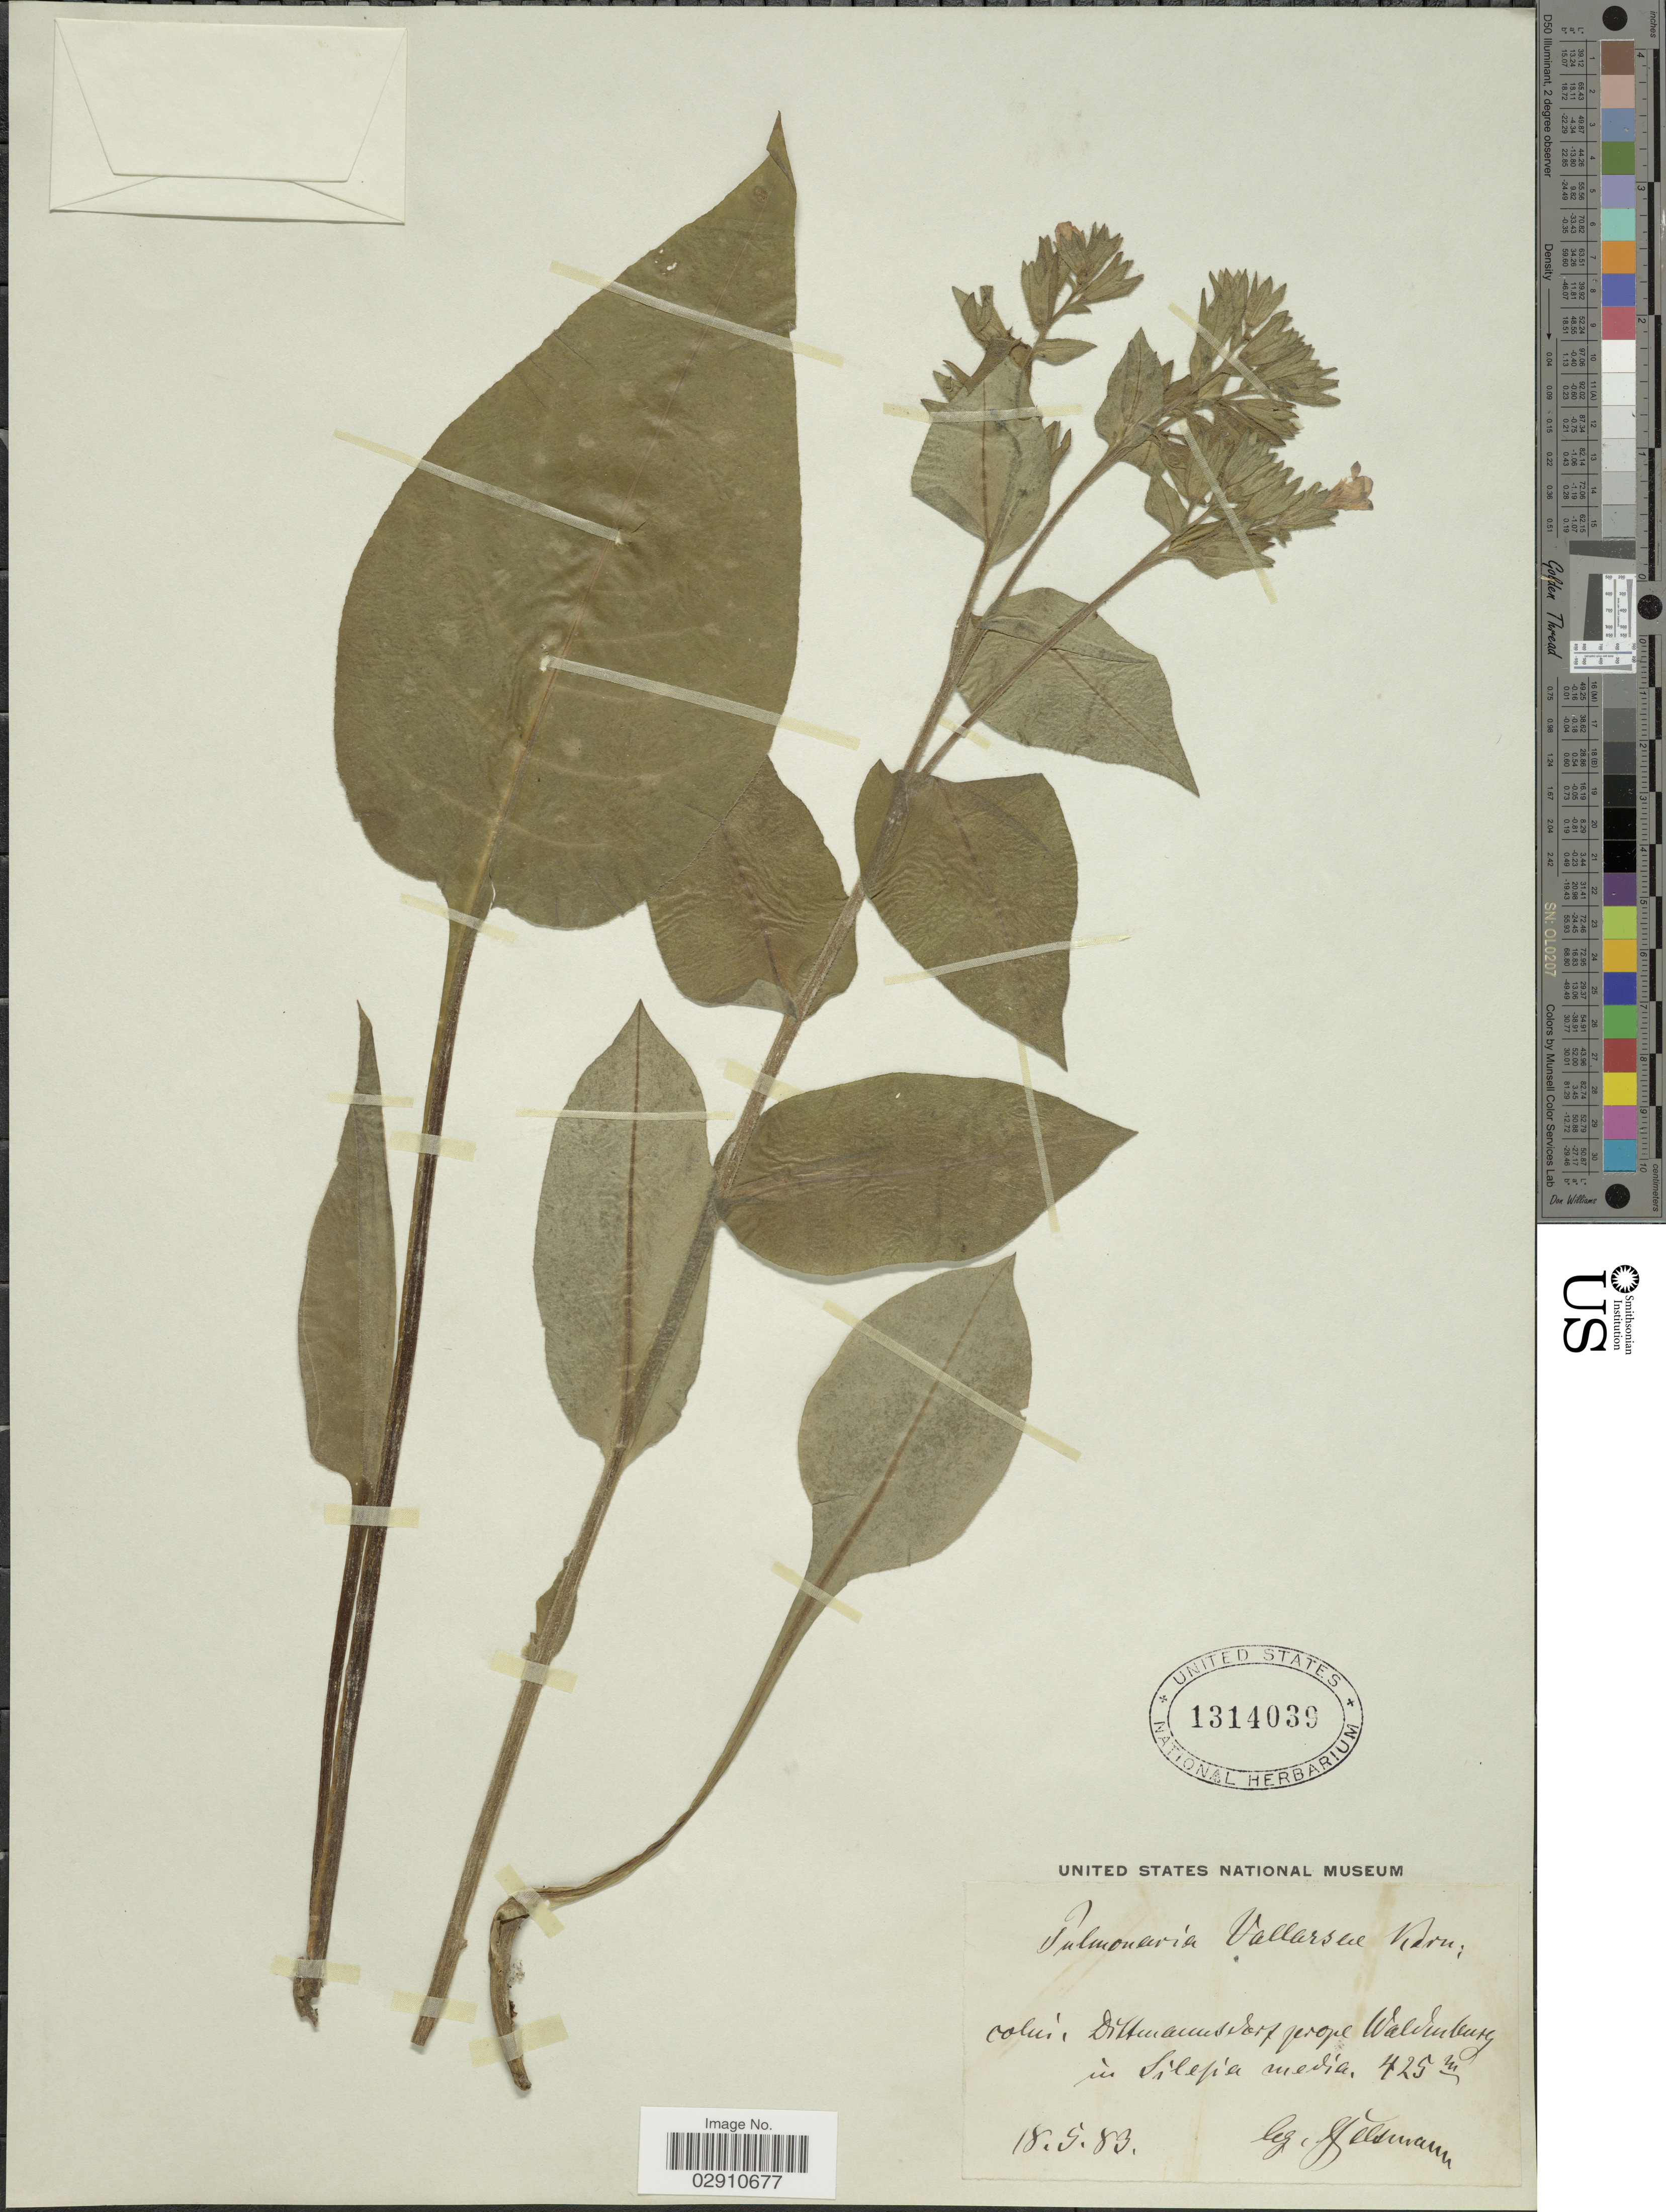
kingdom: Plantae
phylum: Tracheophyta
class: Magnoliopsida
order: Boraginales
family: Boraginaceae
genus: Pulmonaria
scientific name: Pulmonaria sp.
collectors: Heldmann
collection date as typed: Transcribed d/m/y: 18/5/83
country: Poland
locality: Colüs: [illegible text] prope Waldenburg in Silepia media.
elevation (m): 425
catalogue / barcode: US 1314039